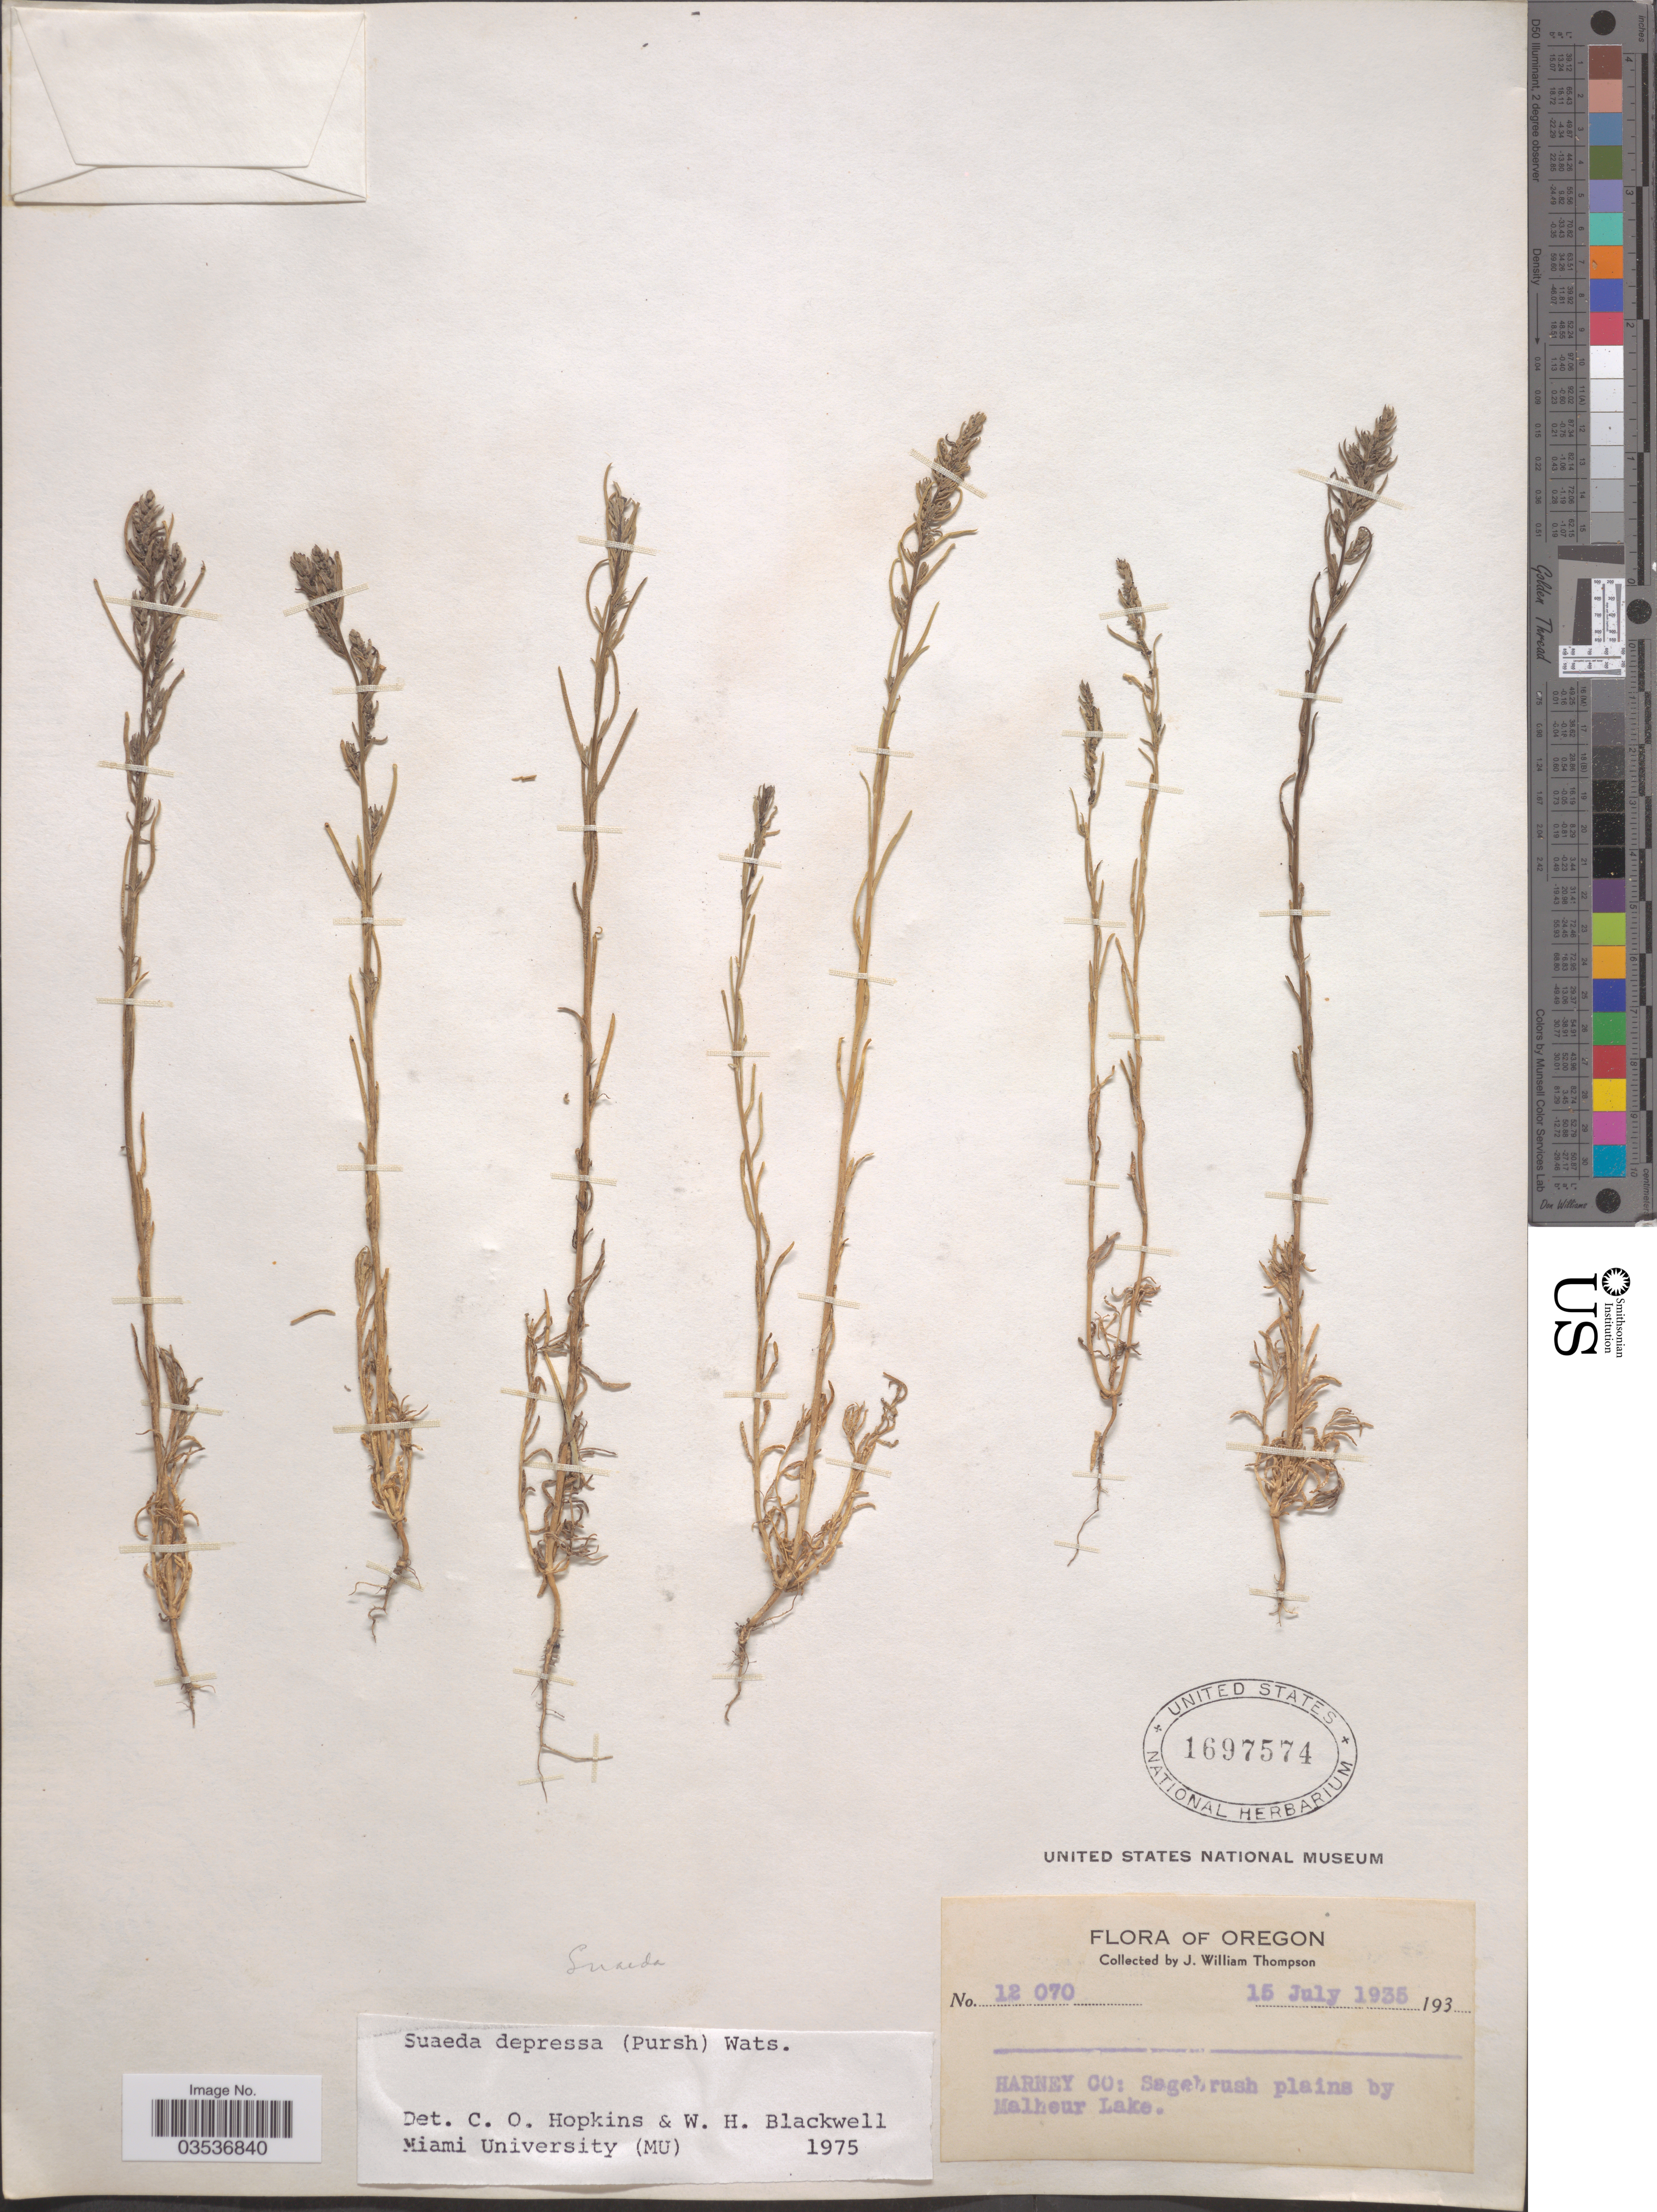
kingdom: Plantae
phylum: Tracheophyta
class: Magnoliopsida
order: Caryophyllales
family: Amaranthaceae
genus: Suaeda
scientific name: Suaeda depressa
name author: (Pursh) S. Watson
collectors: J. W. Thompson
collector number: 12070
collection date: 1935-07-15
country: United States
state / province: Oregon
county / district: Harney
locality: Harney Co; Sagebrush plains by Malheur Lake.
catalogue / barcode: US 1697574